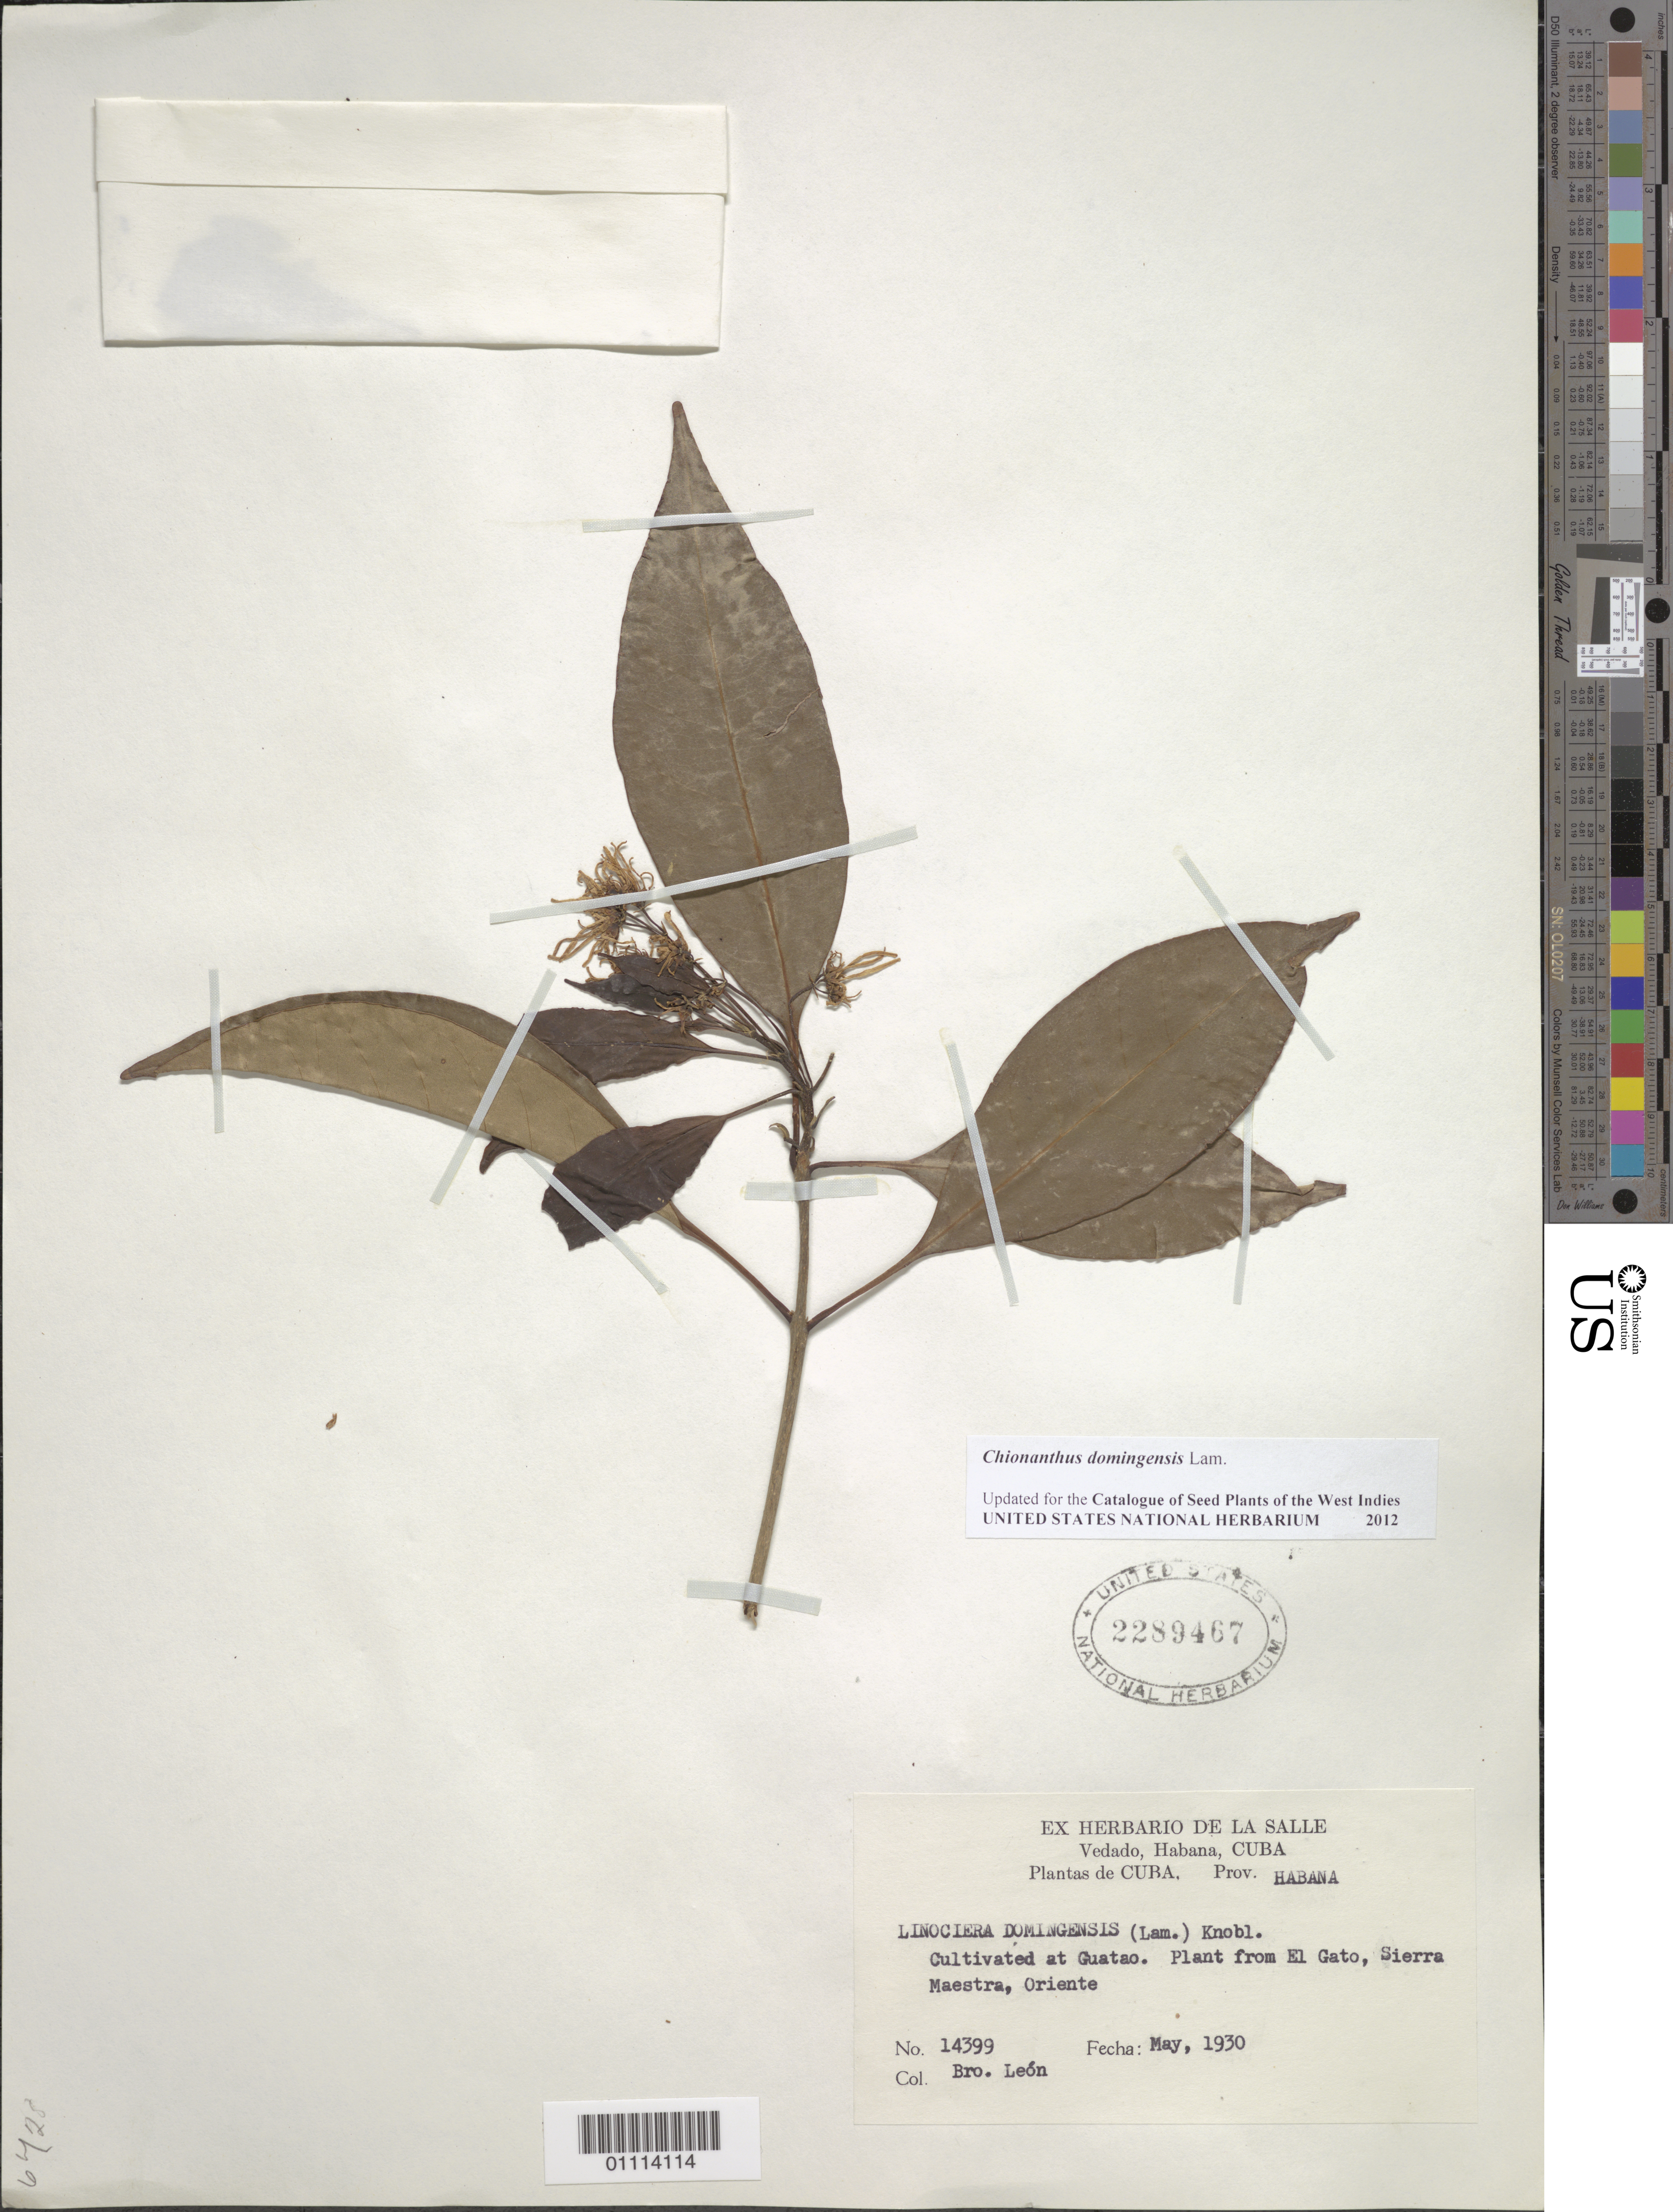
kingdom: Plantae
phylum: Tracheophyta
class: Magnoliopsida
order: Lamiales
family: Oleaceae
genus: Linociera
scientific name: Linociera domingensis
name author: (Lam.) Knobl.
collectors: Bro. León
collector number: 14399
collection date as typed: May 1930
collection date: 1930-05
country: Cuba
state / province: La Habana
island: Cuba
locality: Cultivated at Guatao Plant from El Gato, Sierra Maestra, Oriente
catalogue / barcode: US 2289467